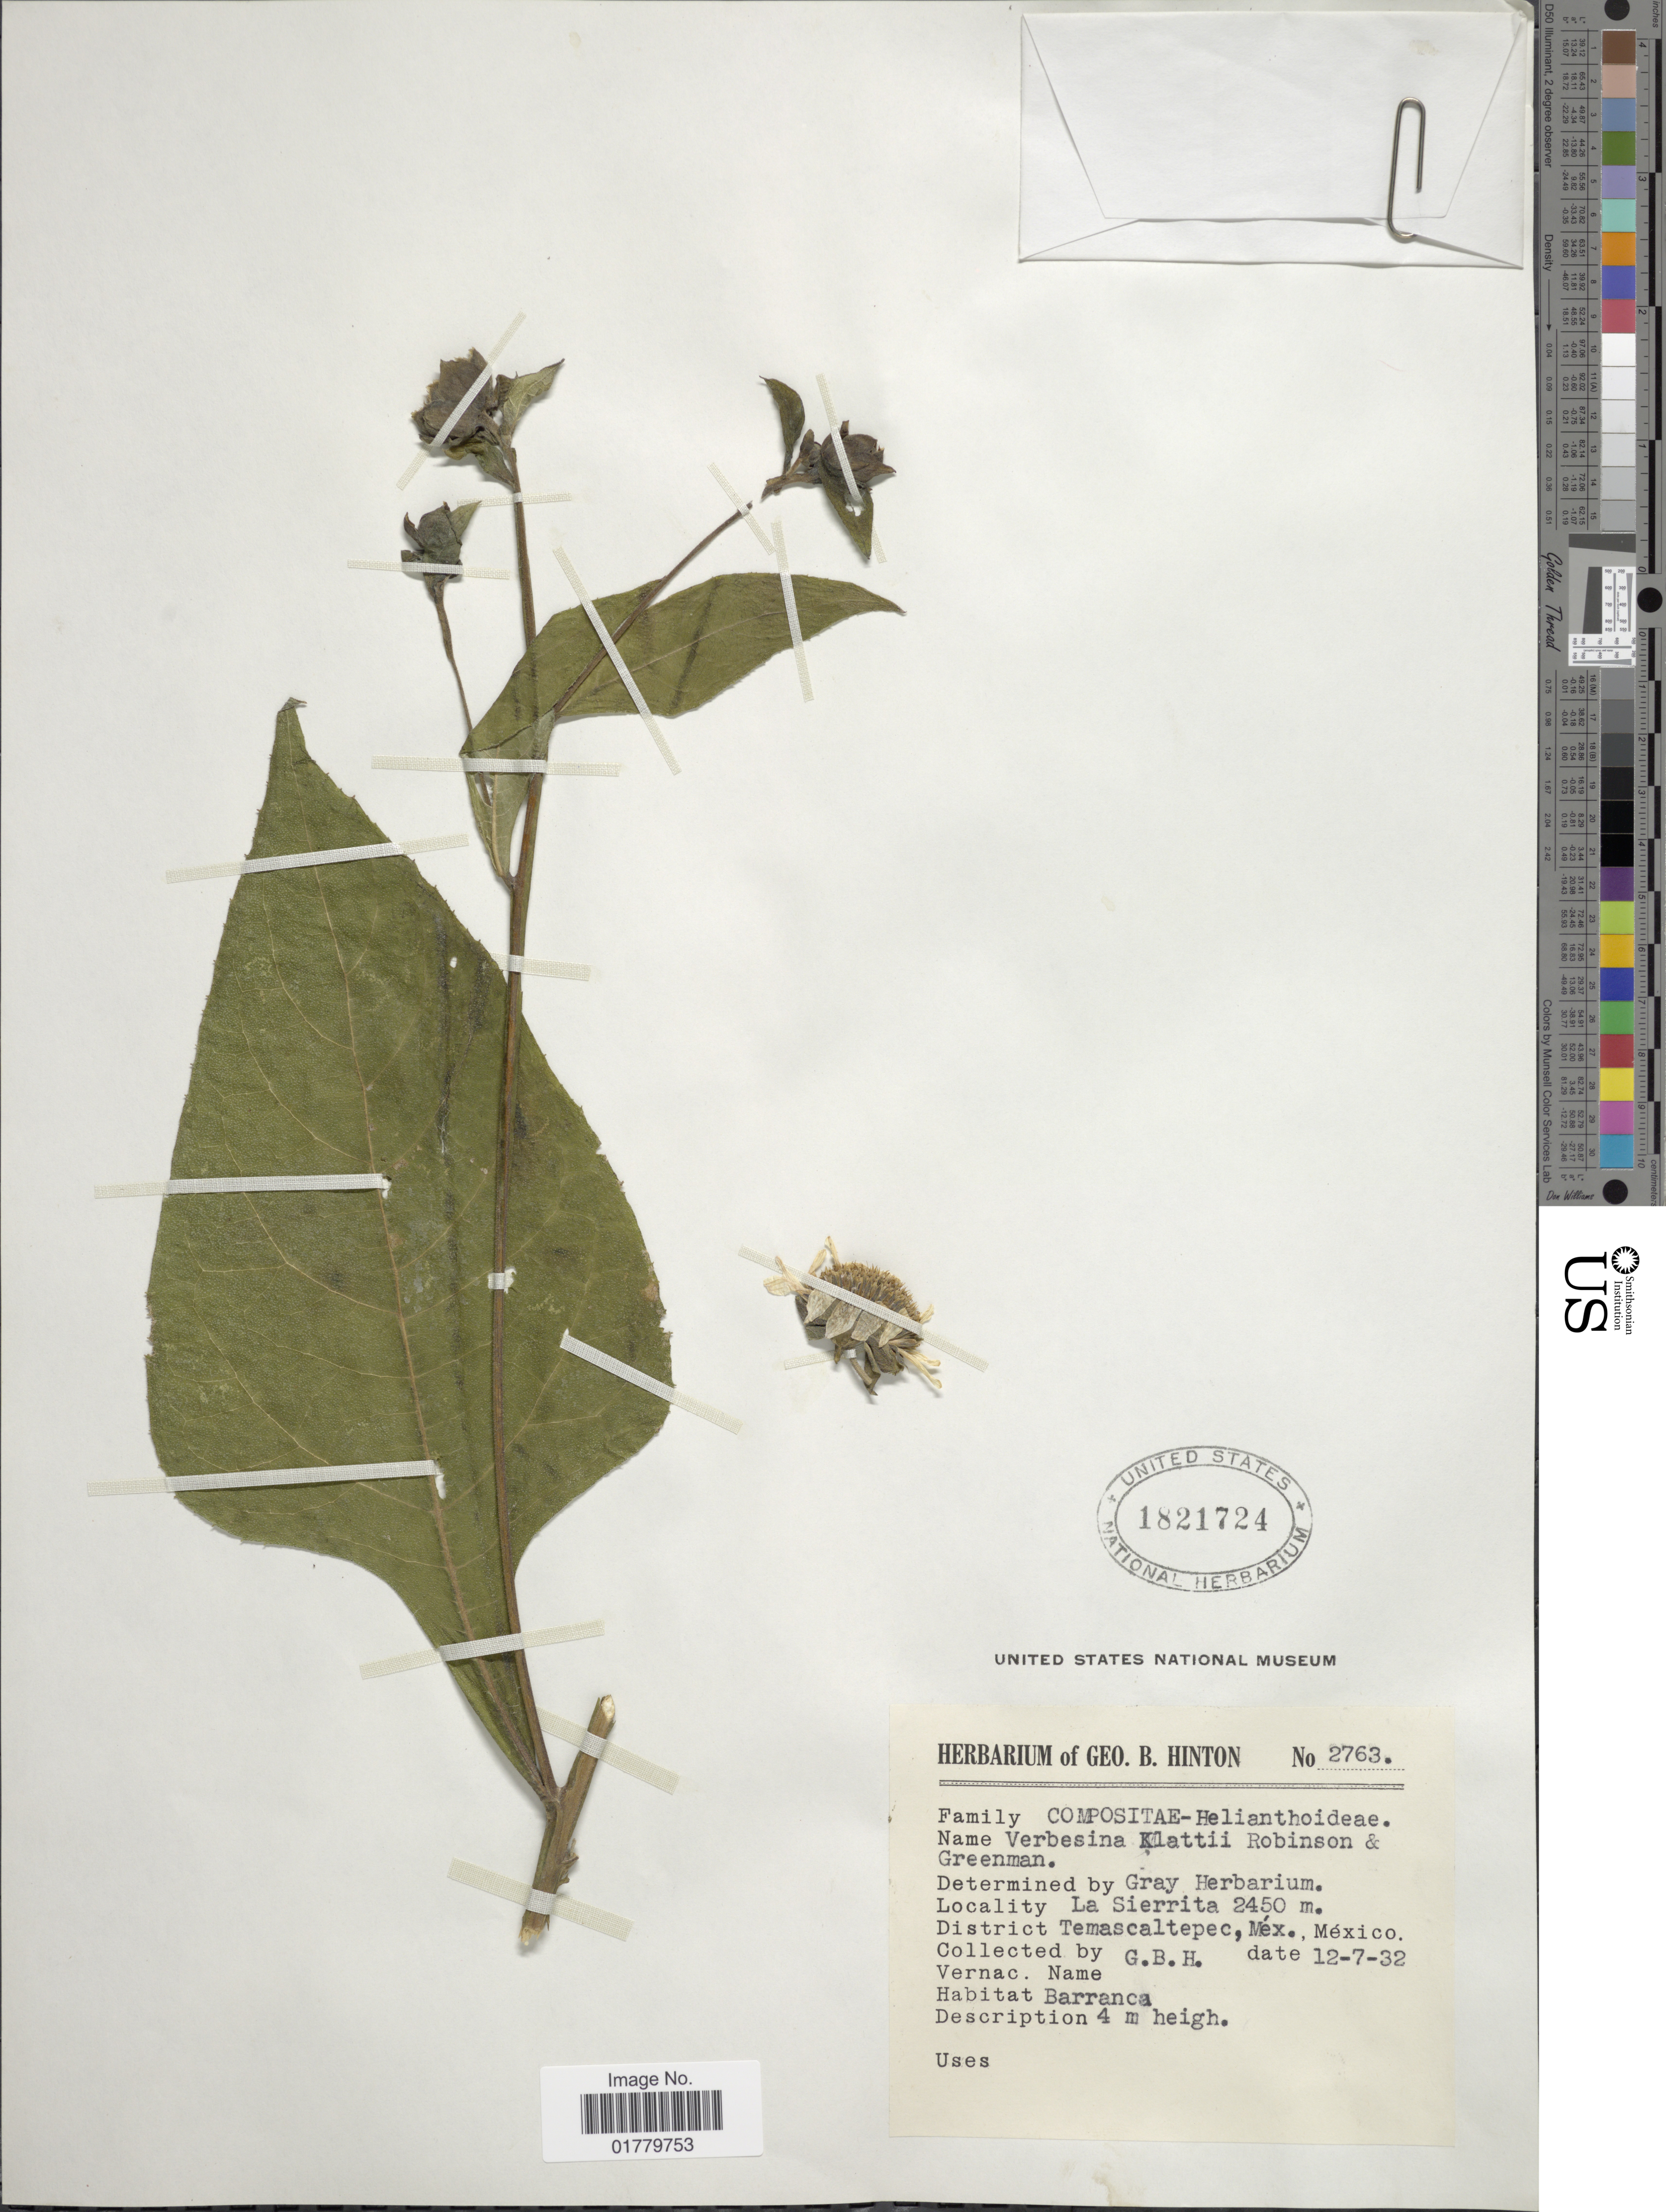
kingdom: Plantae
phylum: Tracheophyta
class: Magnoliopsida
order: Asterales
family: Asteraceae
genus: Verbesina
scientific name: Verbesina klattii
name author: B.L. Rob. & Greenm.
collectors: G. B. Hinton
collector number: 2763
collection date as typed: Transcribed d/m/y: 7/12/32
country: Mexico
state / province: México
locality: La Sierrita. District Temascaltepec, Méx., México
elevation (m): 2450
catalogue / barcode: US 1821724